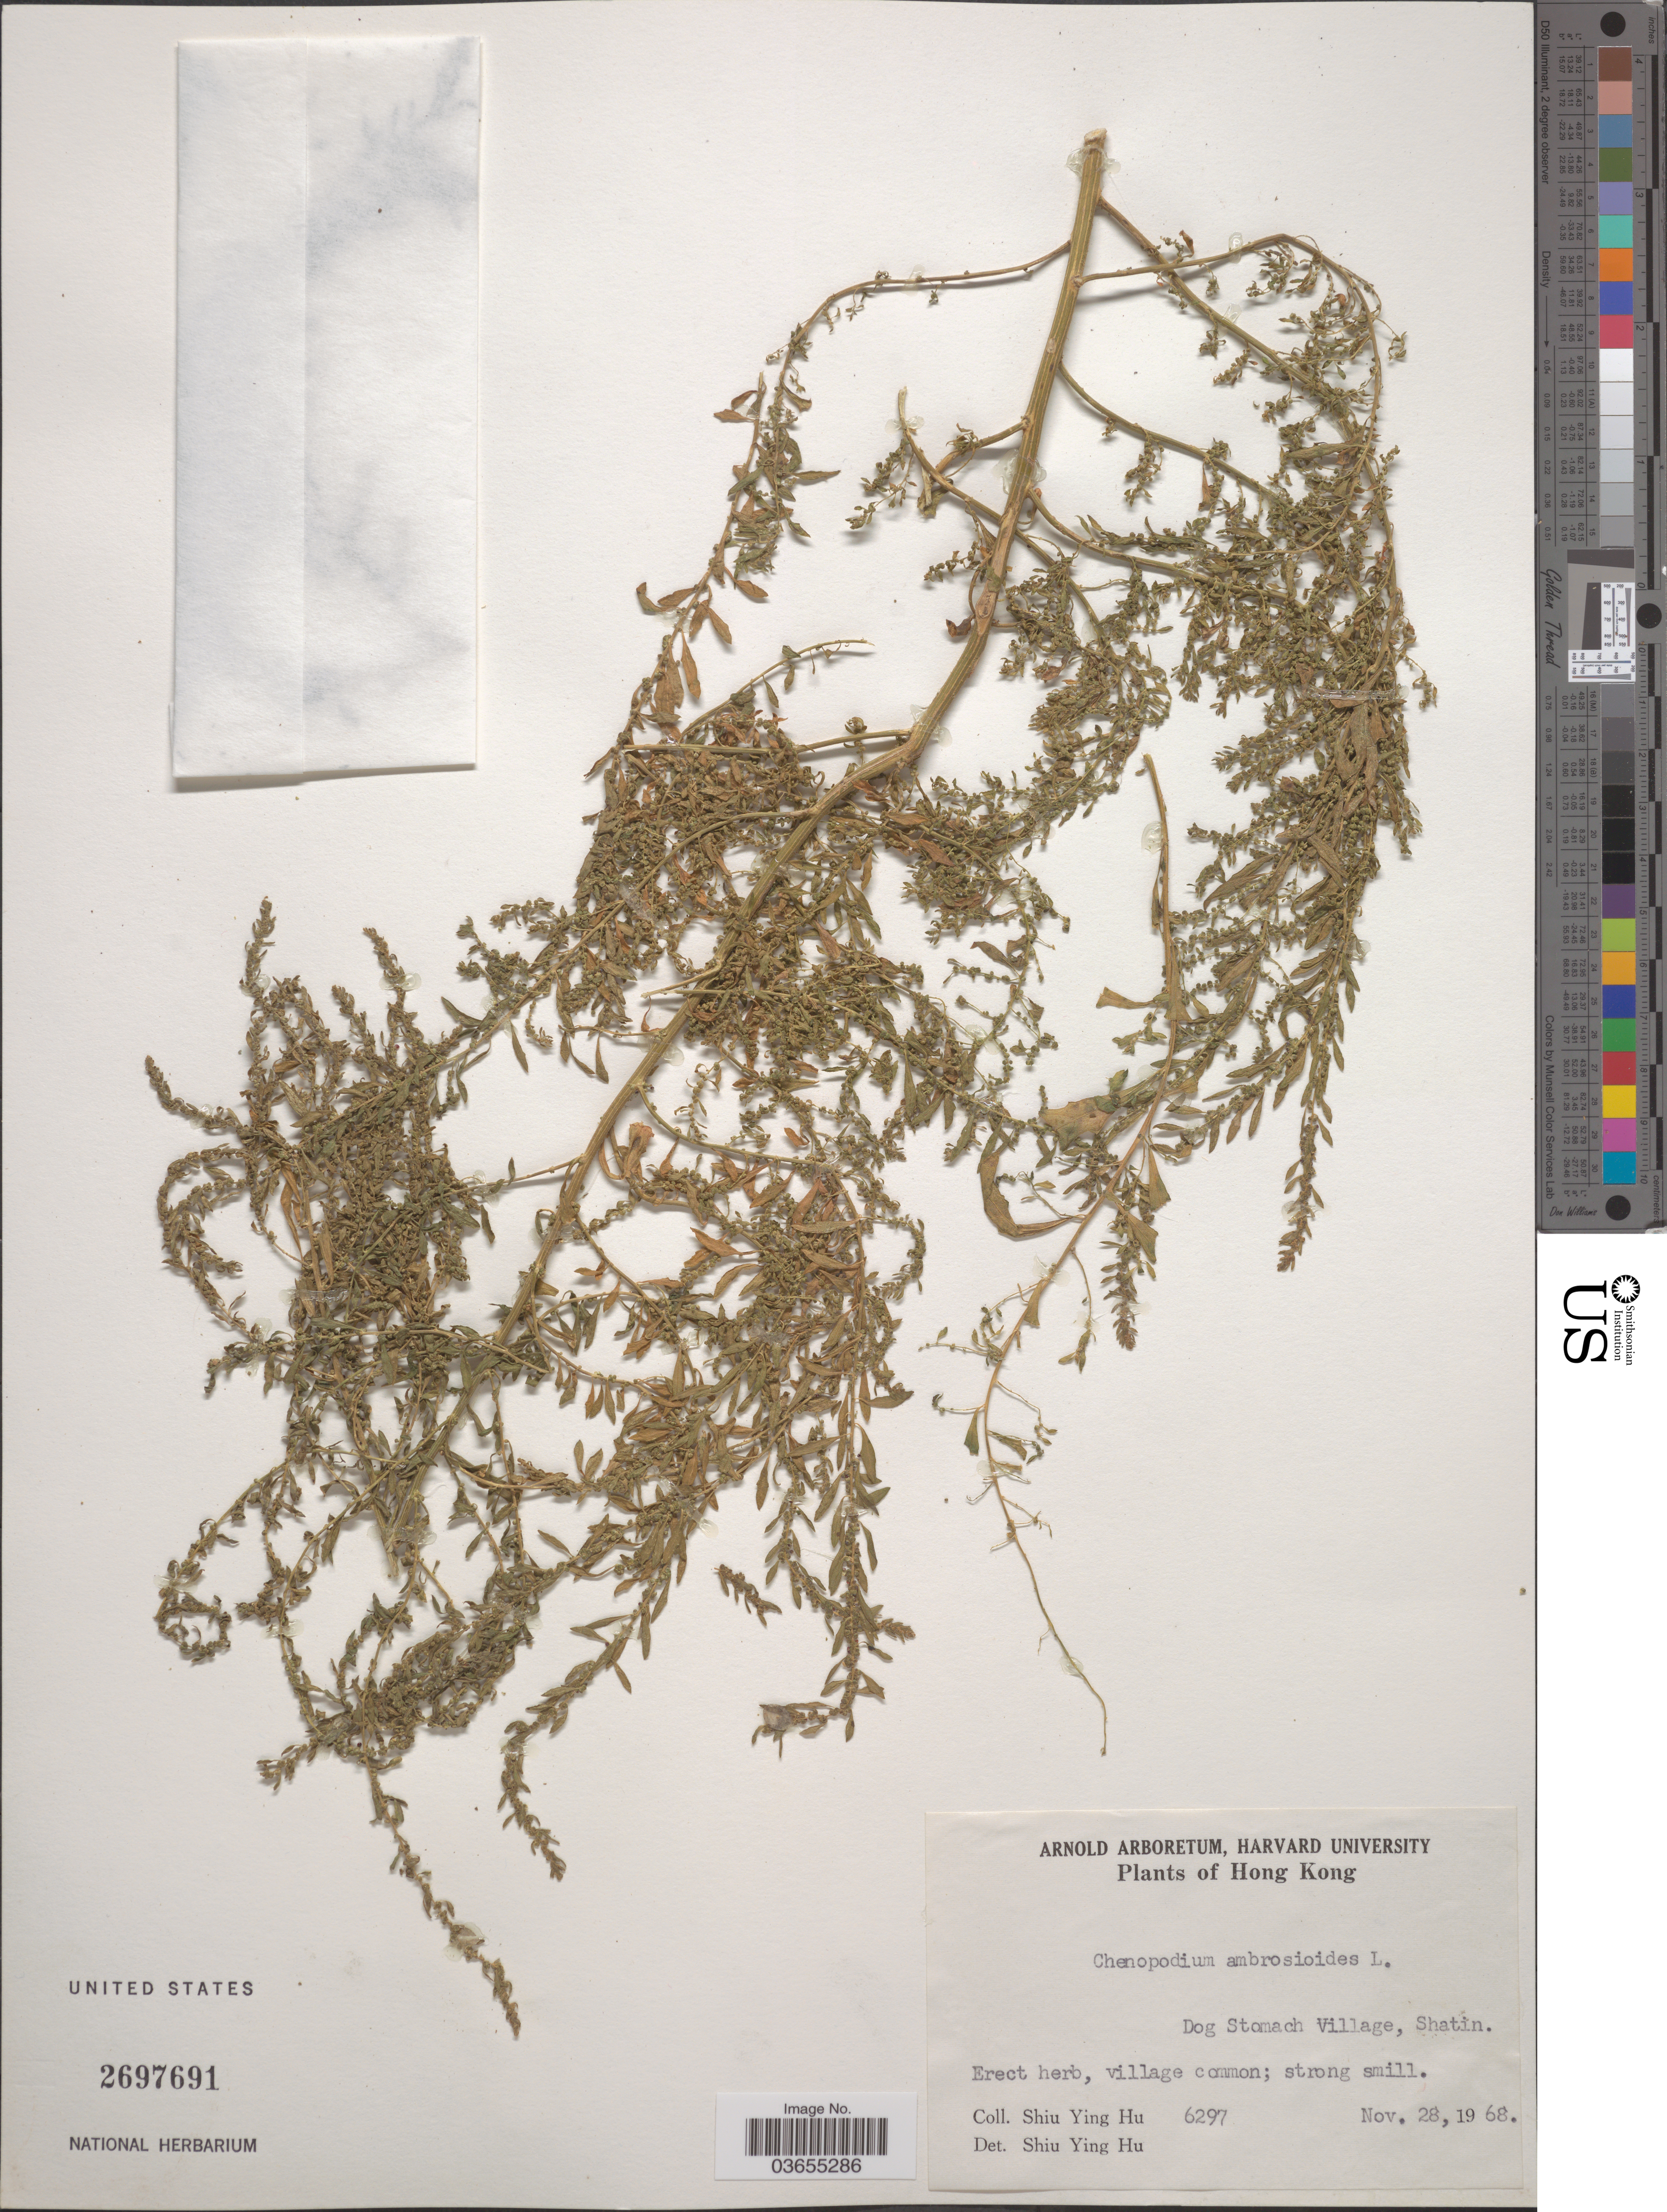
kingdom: Plantae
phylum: Tracheophyta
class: Magnoliopsida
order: Caryophyllales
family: Amaranthaceae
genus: Chenopodium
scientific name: Chenopodium ambrosioides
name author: L.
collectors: S. Y. Hu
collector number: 6297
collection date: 1968-11-28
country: China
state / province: Hong Kong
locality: Dog Stomach Village, Shatin.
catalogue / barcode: US 2697691